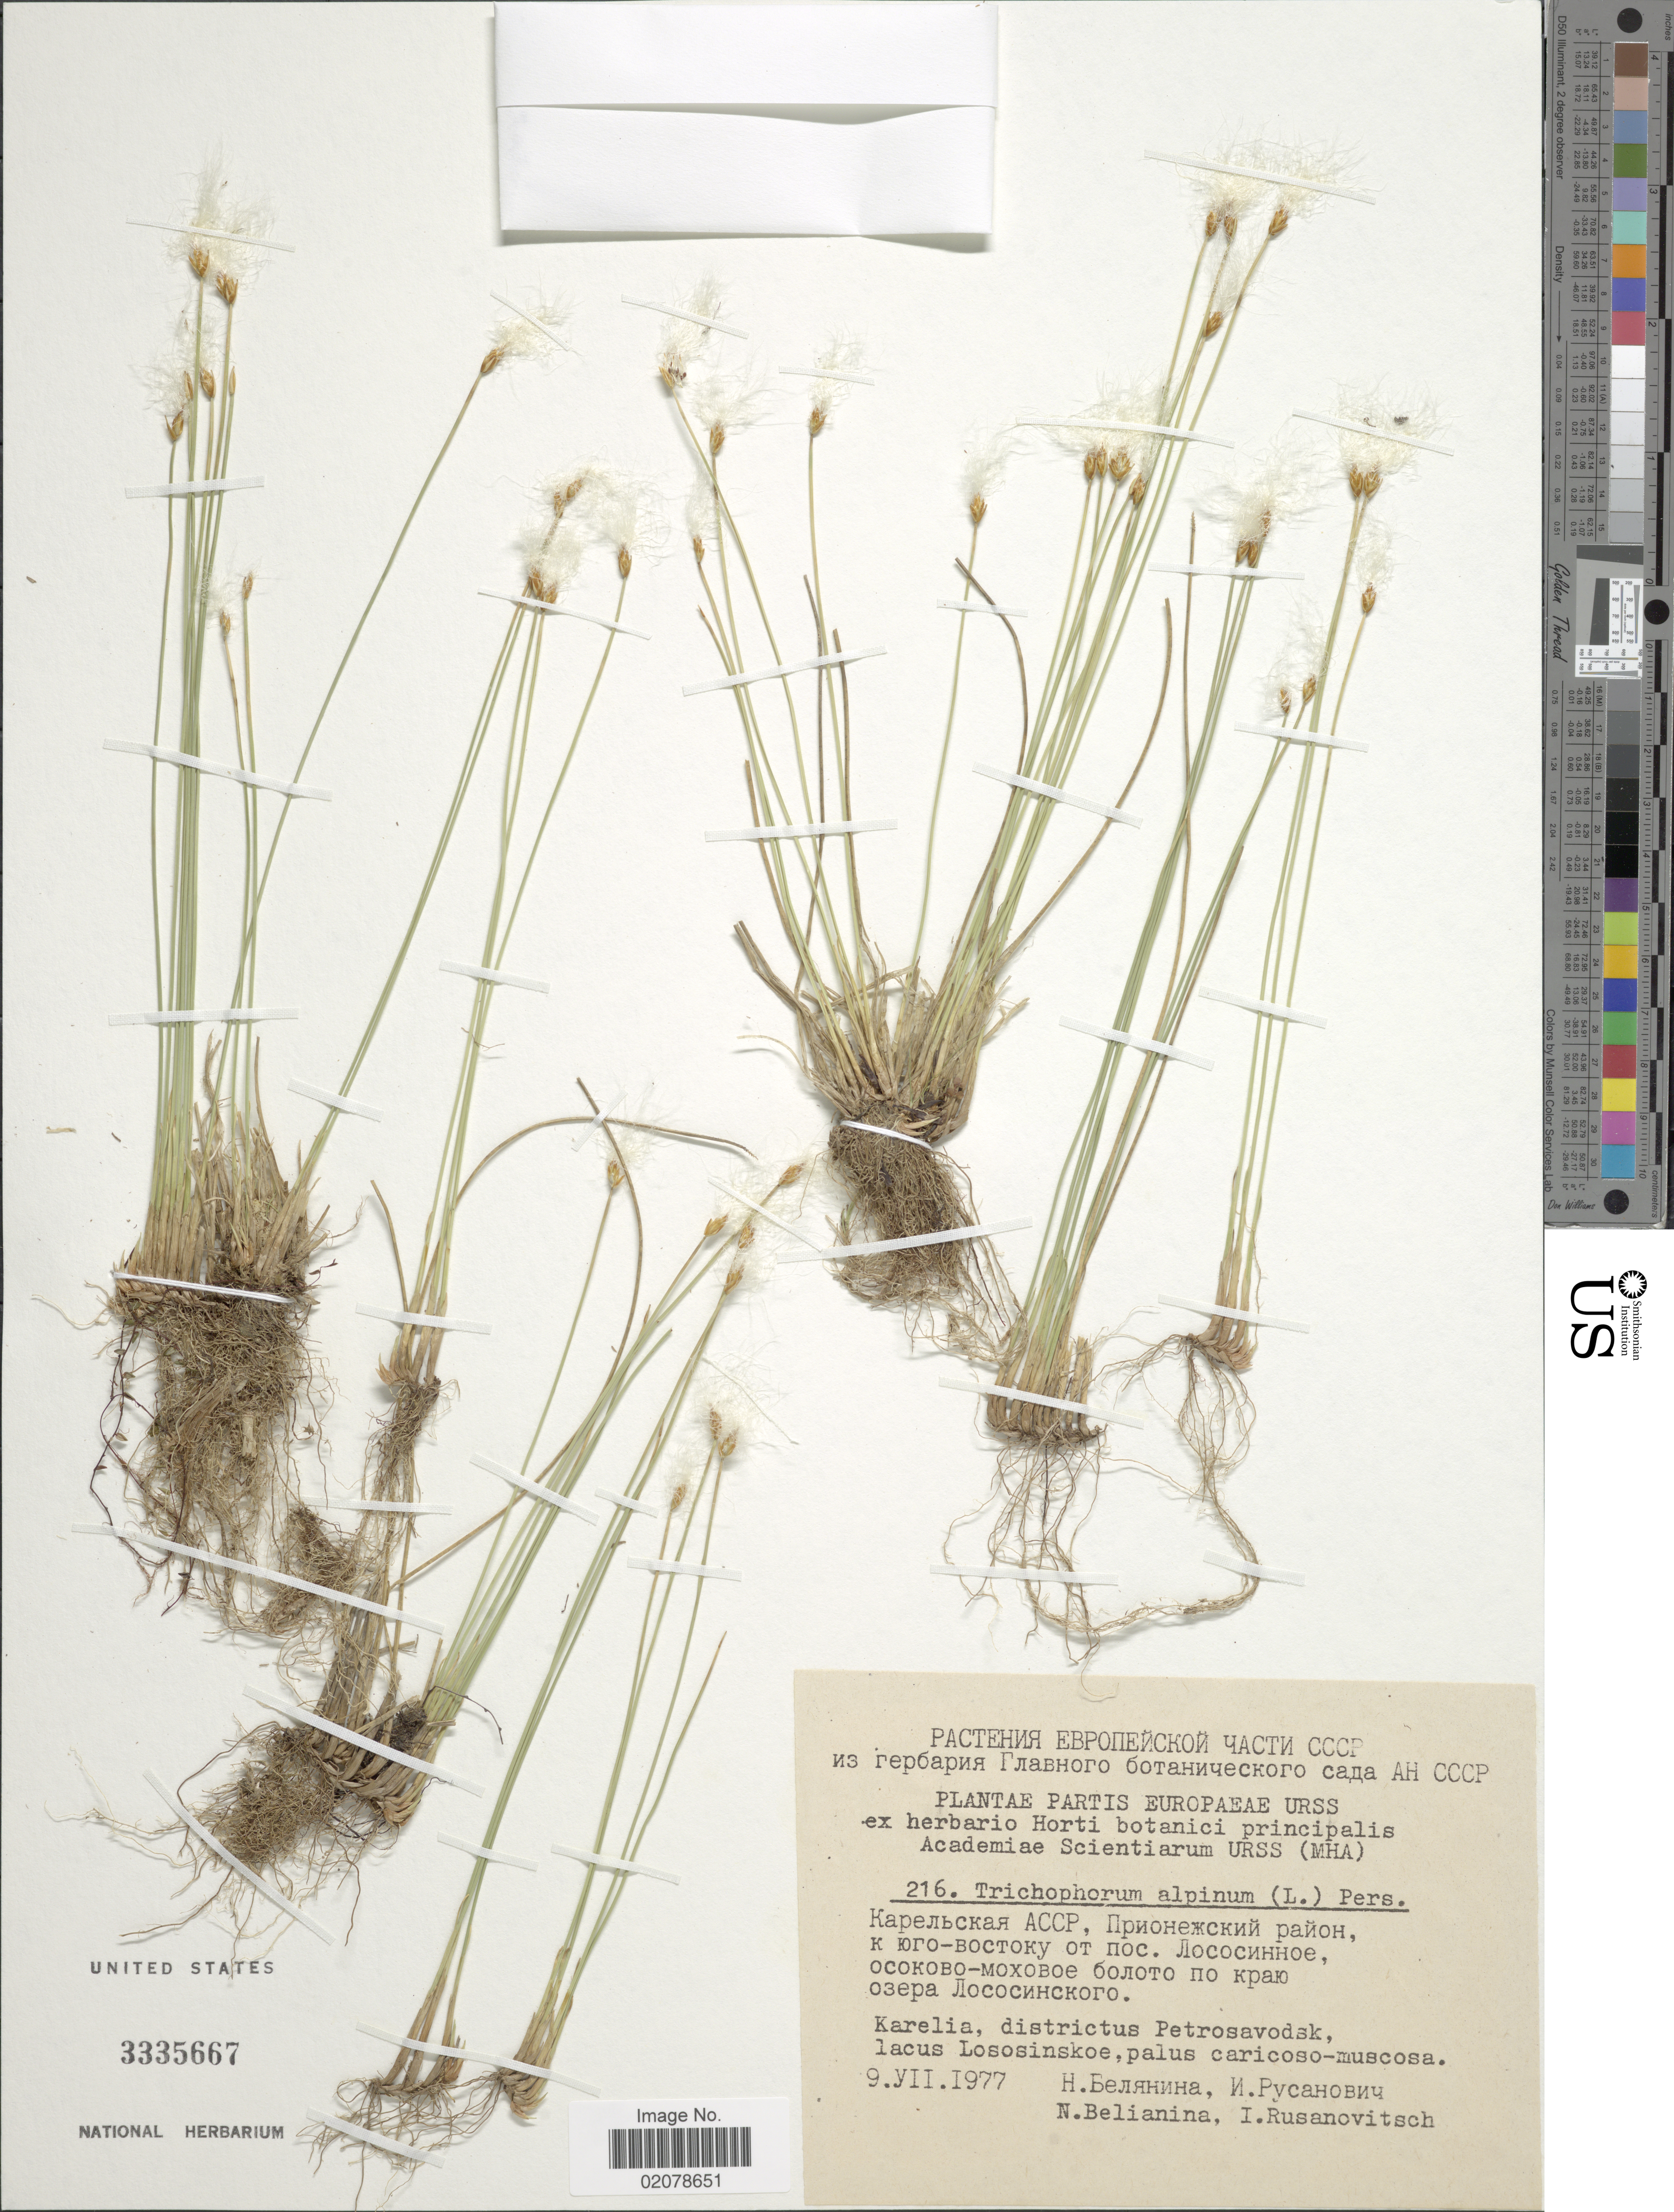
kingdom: Plantae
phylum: Tracheophyta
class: Liliopsida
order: Poales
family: Cyperaceae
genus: Trichophorum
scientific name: Trichophorum alpinum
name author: (L.) Pers.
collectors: N. Belianina & I. Rusanovitsch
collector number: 216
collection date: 1977-07-09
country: Russian Federation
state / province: Karelia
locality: Partis Europaeae URSS. Districtus Petrosavodsk, lacus Losoosinskoe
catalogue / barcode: US 3335667